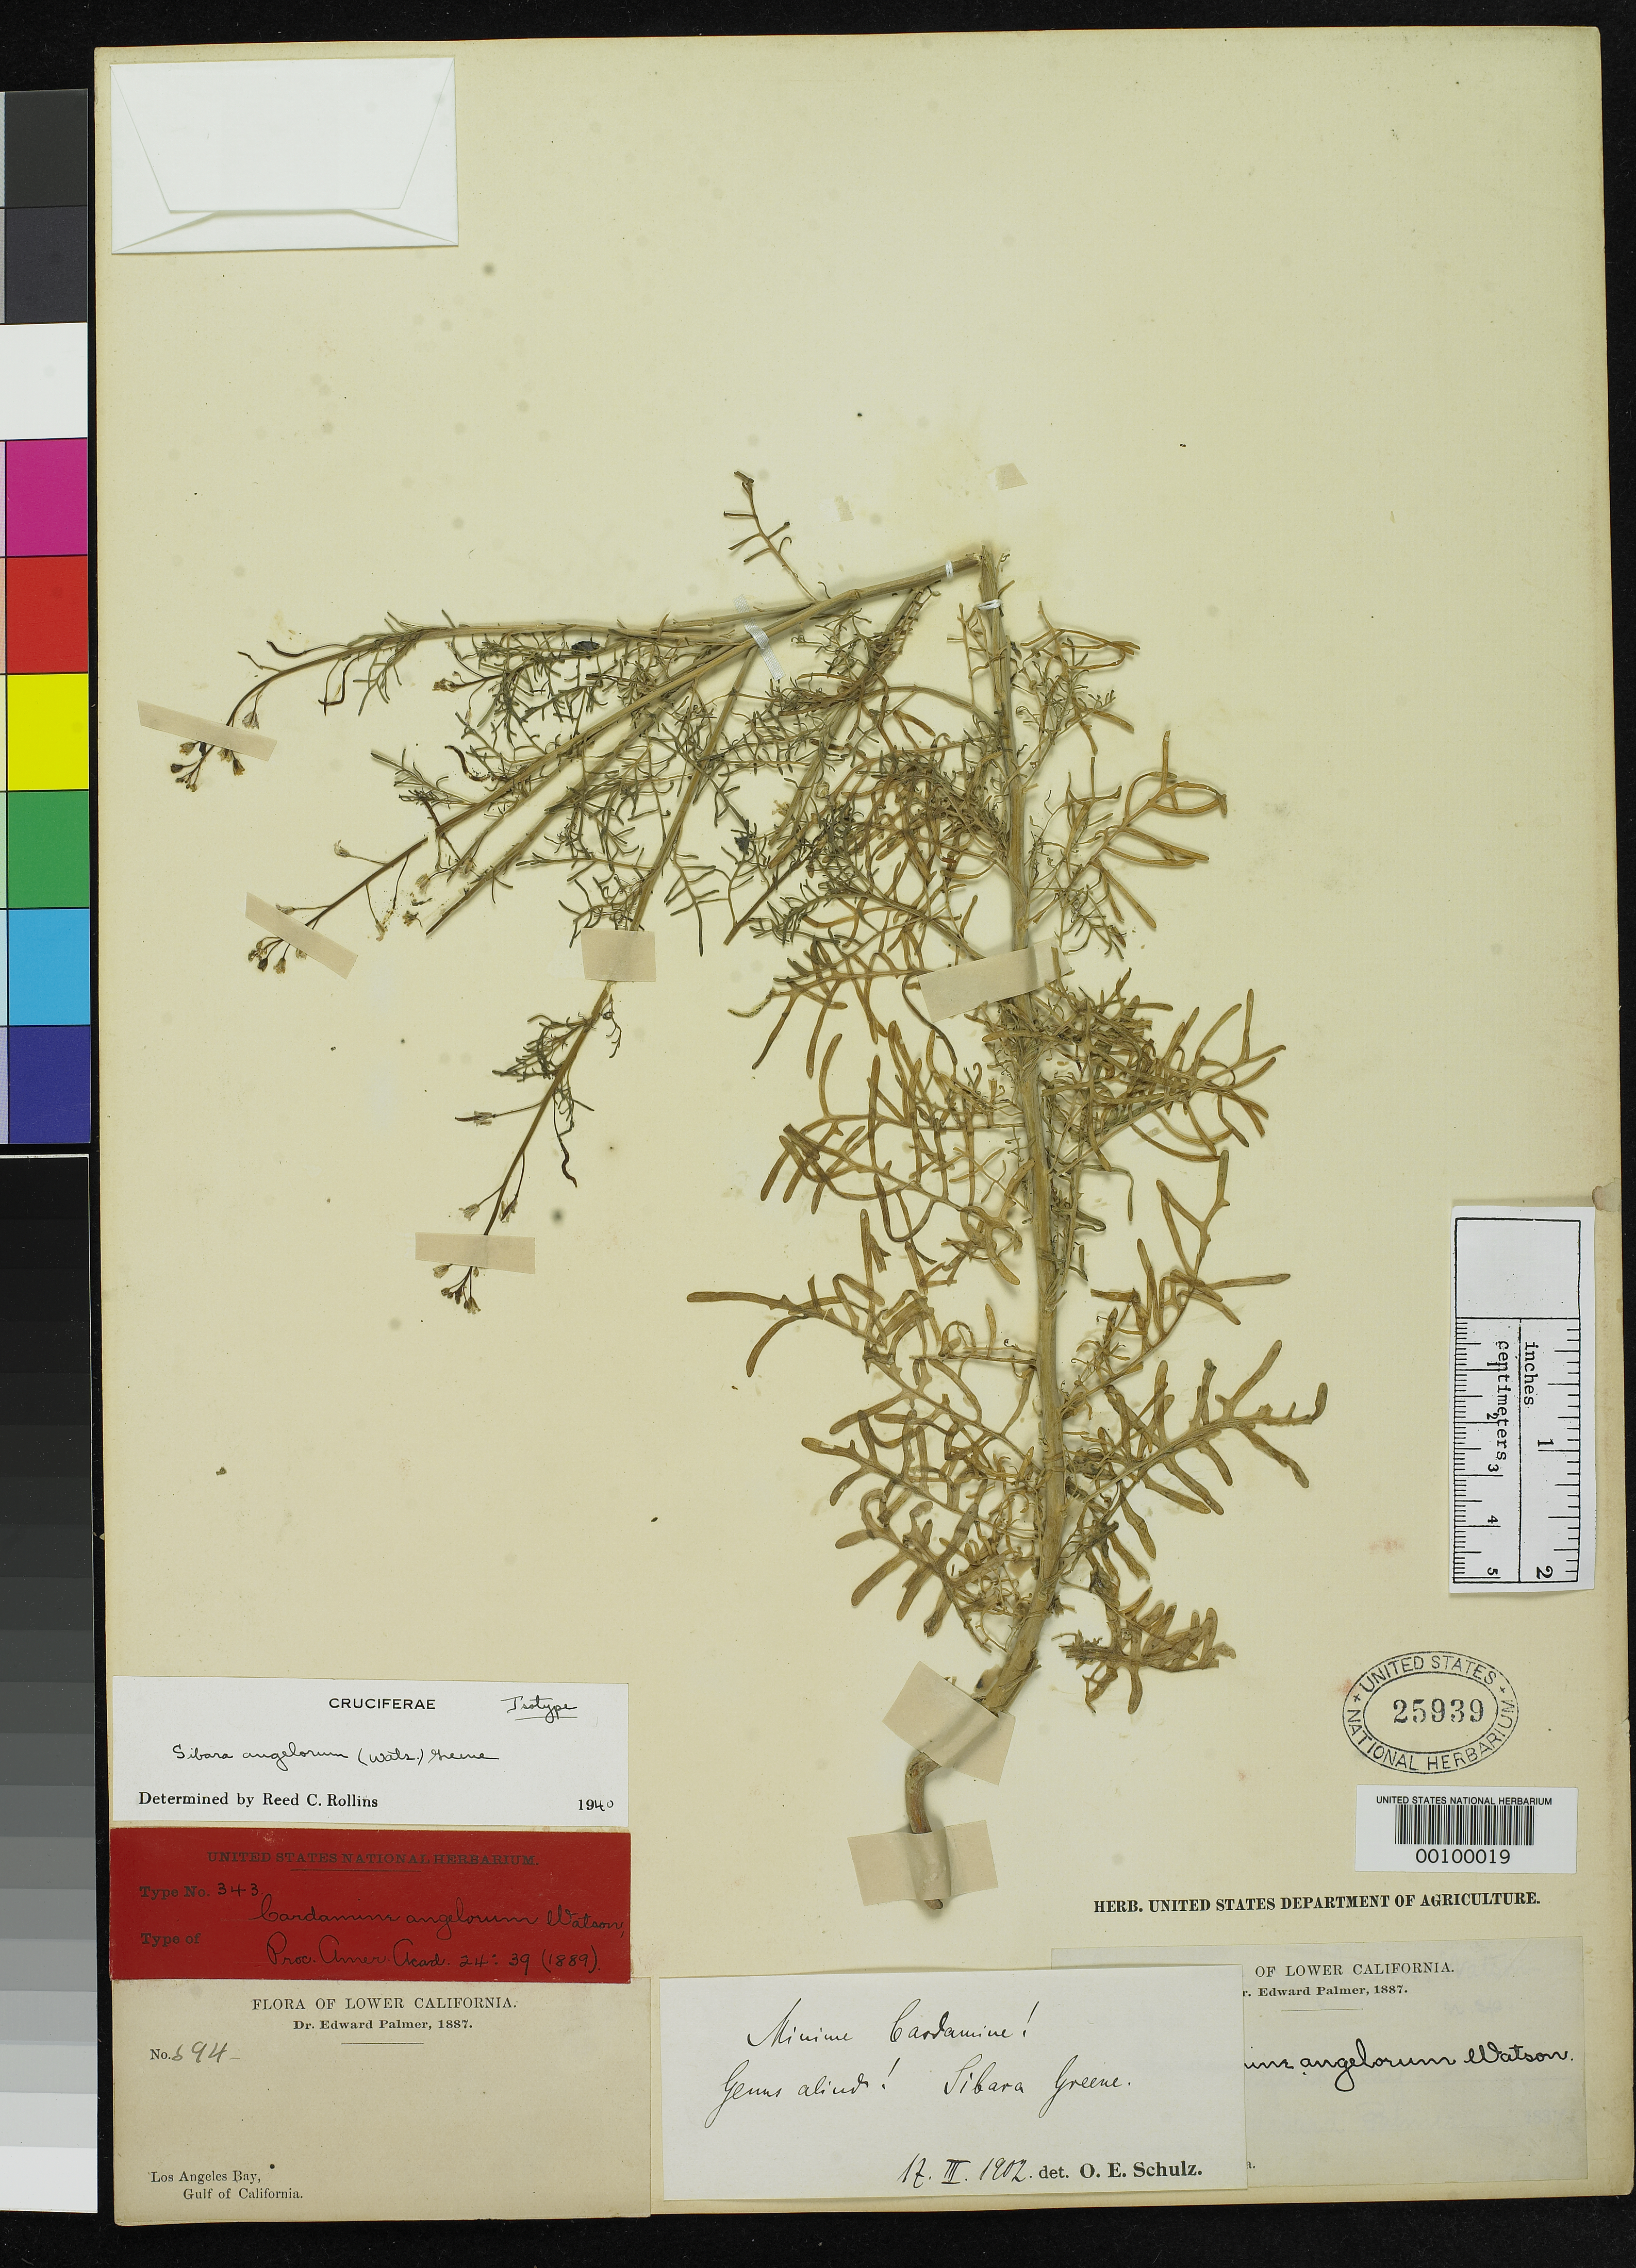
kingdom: Plantae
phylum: Tracheophyta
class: Magnoliopsida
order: Brassicales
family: Brassicaceae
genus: Cardamine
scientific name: Cardamine angelorum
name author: S. Watson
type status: Isotype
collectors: E. Palmer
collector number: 594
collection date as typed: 1887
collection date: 1887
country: Mexico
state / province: Baja California Norte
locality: Los Angeles Bay, Gulf of California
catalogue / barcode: US 25939